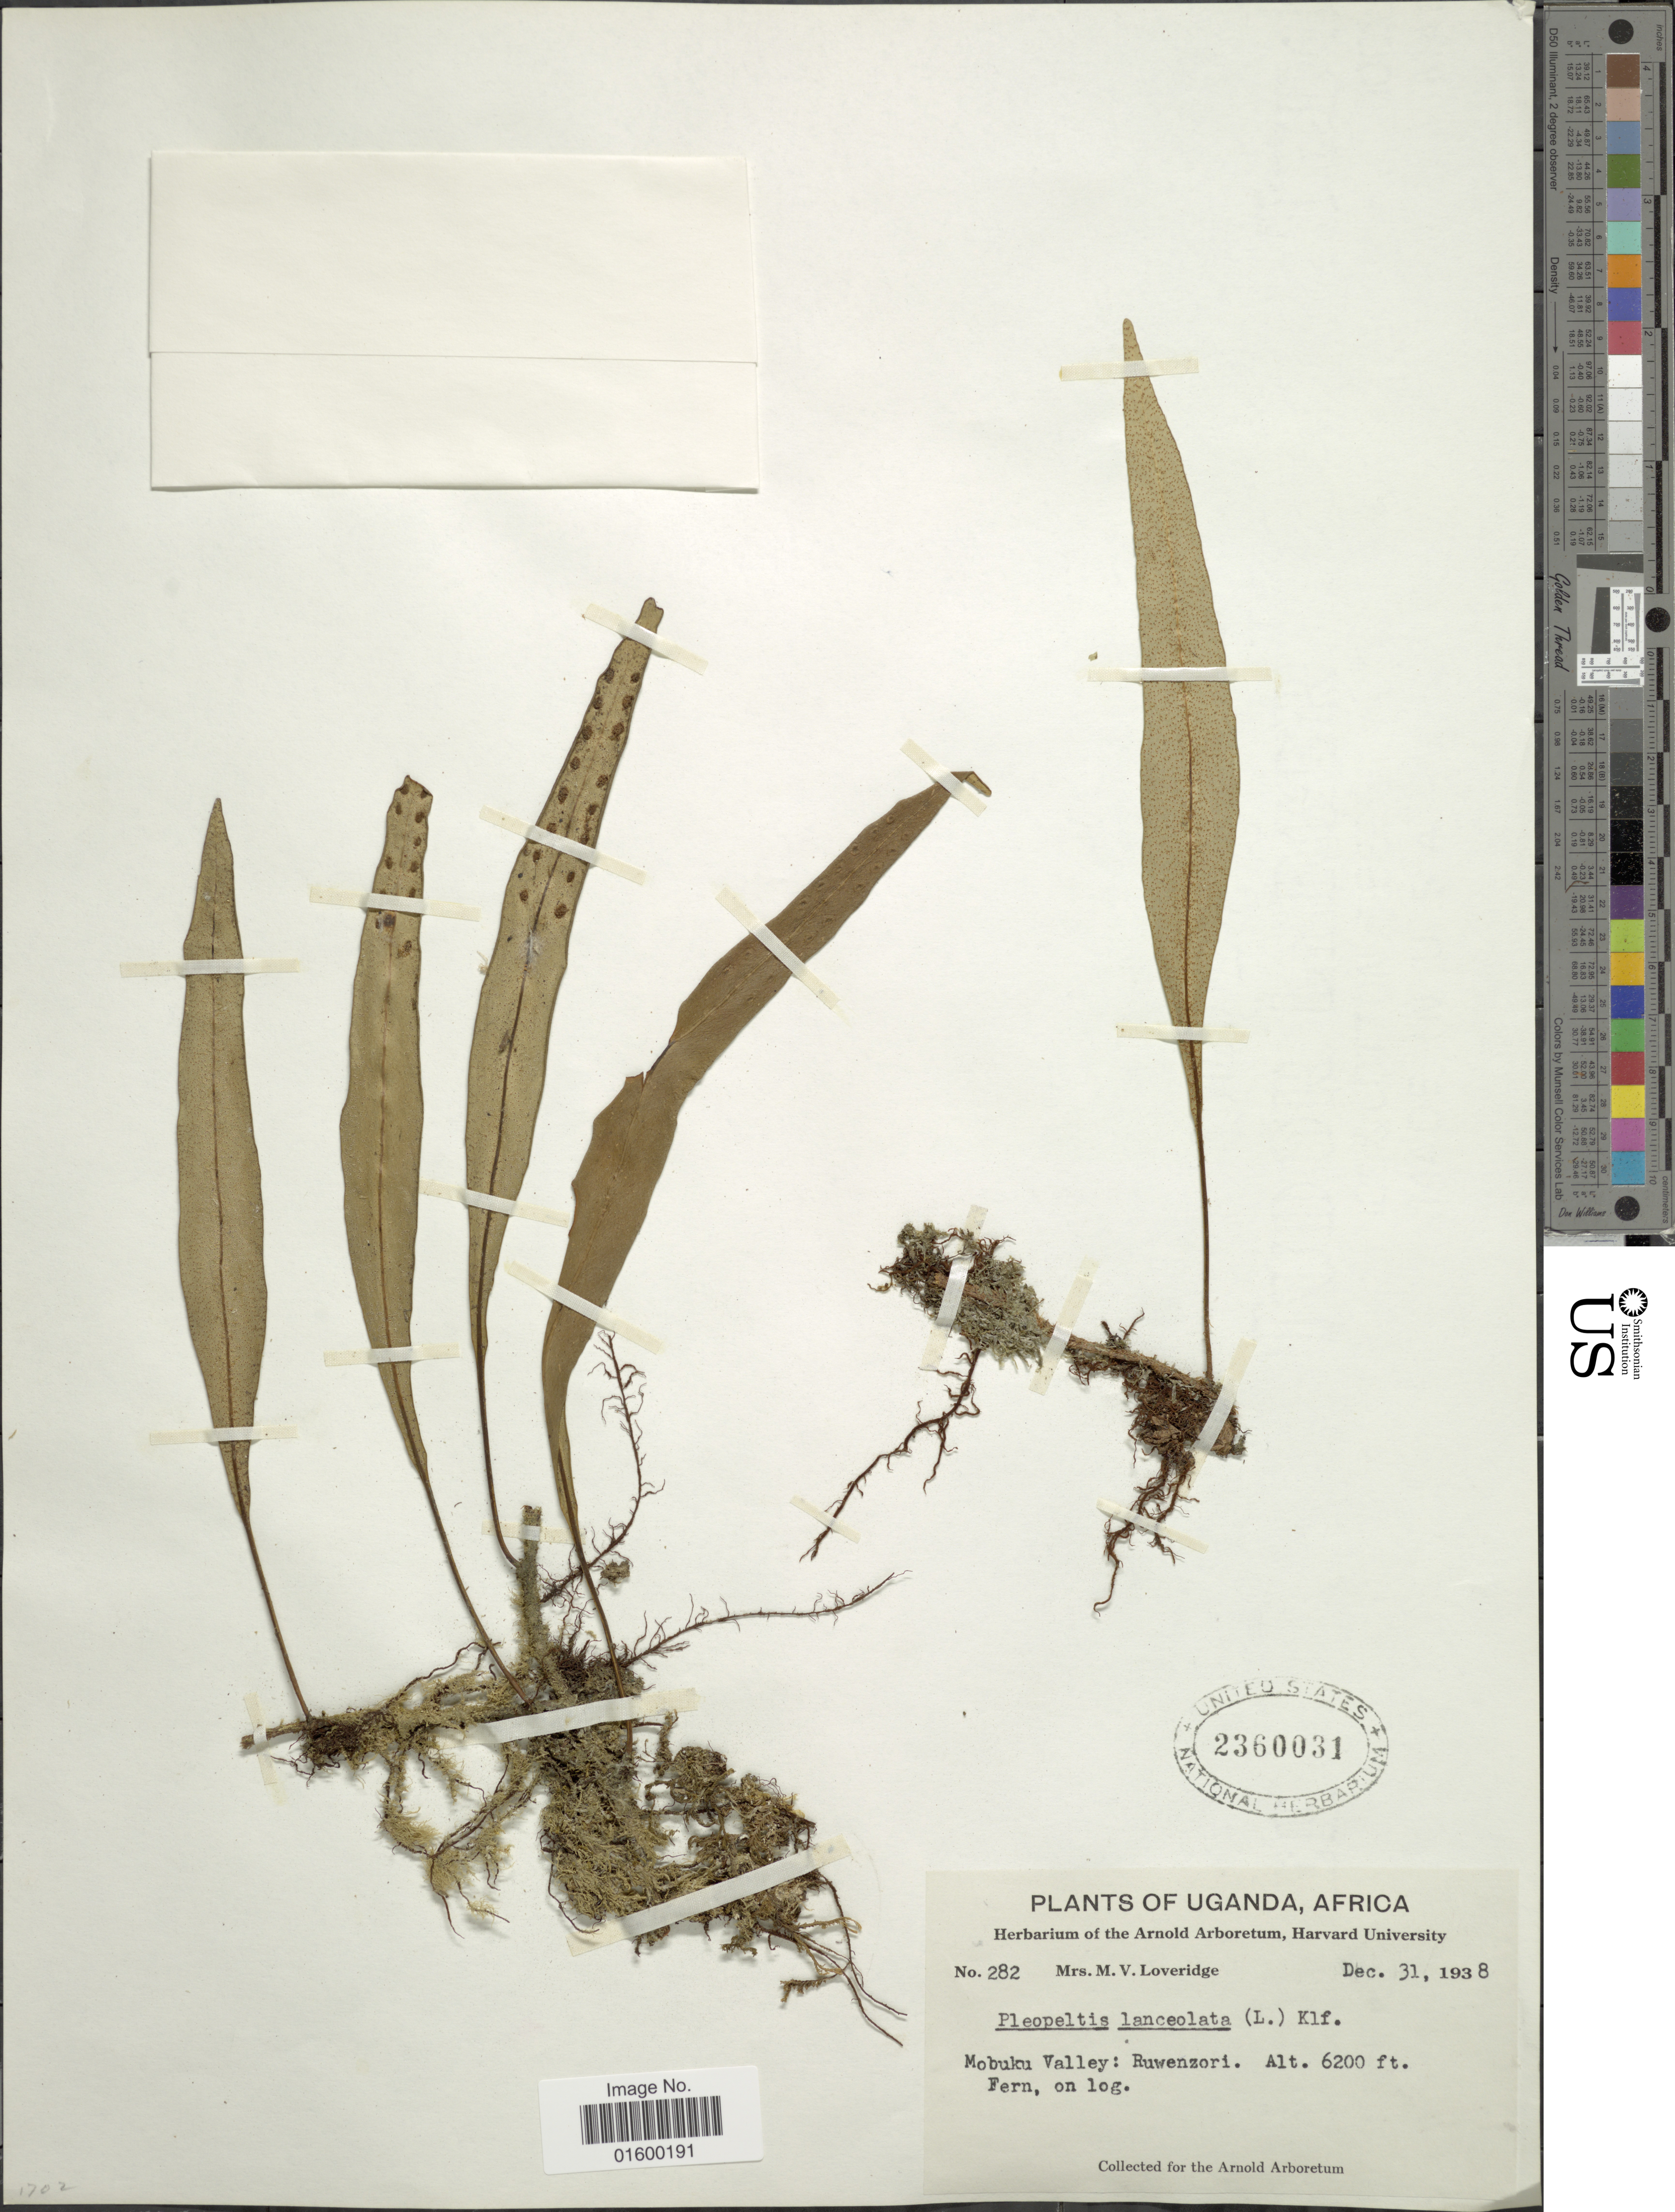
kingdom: Plantae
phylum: Tracheophyta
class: Polypodiopsida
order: Polypodiales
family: Polypodiaceae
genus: Pleopeltis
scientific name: Pleopeltis macrocarpa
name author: (Bory ex Willd.) Kaulf.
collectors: M. Loveridge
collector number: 282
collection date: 1938-12-31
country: Uganda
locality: Uganda, Africa, Mobuku Valley, Ruwenzori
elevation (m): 1890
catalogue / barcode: US 2360031